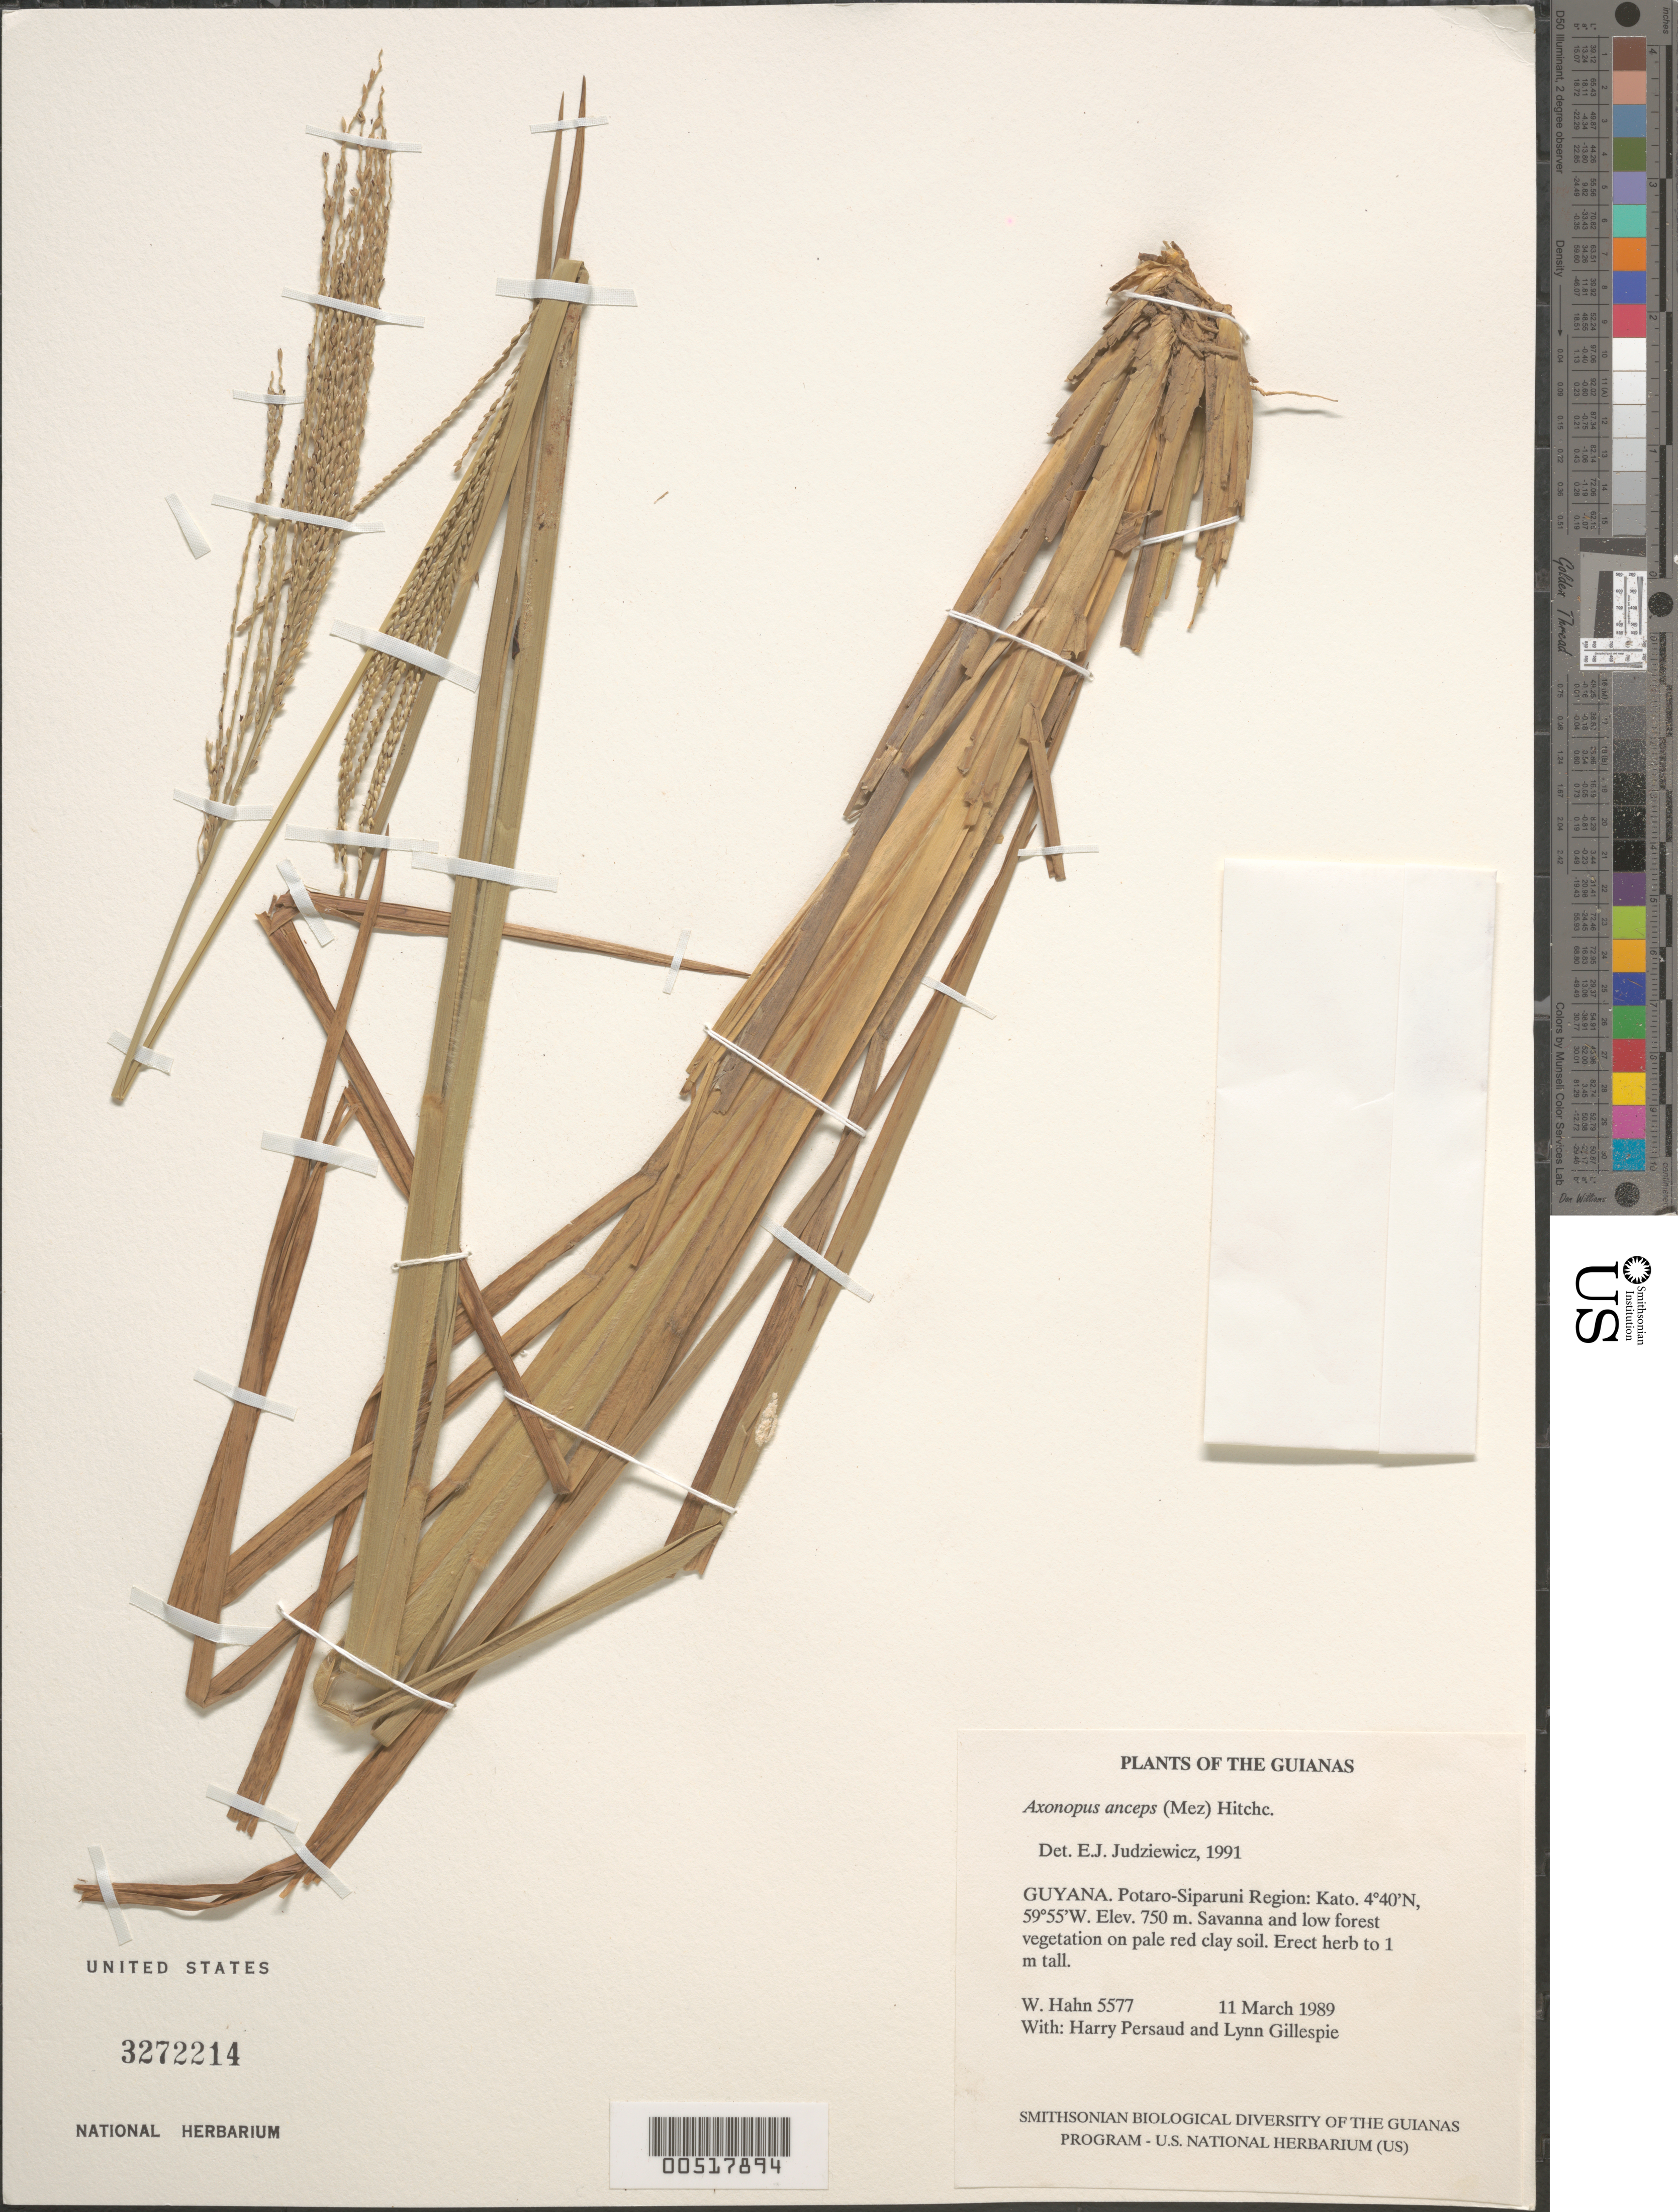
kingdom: Plantae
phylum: Tracheophyta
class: Liliopsida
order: Poales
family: Poaceae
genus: Axonopus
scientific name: Axonopus anceps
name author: (Mez) Hitchc.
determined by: Judziewicz, E. J.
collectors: W. Hahn, H. Persaud & L. J. Gillespie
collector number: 5577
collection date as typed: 11 March 1989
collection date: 1989-03-11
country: Guyana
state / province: Potaro-Siparuni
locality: Kato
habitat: Savanna and low forest vegetation on pale red clay soil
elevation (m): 750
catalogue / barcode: US 3272214